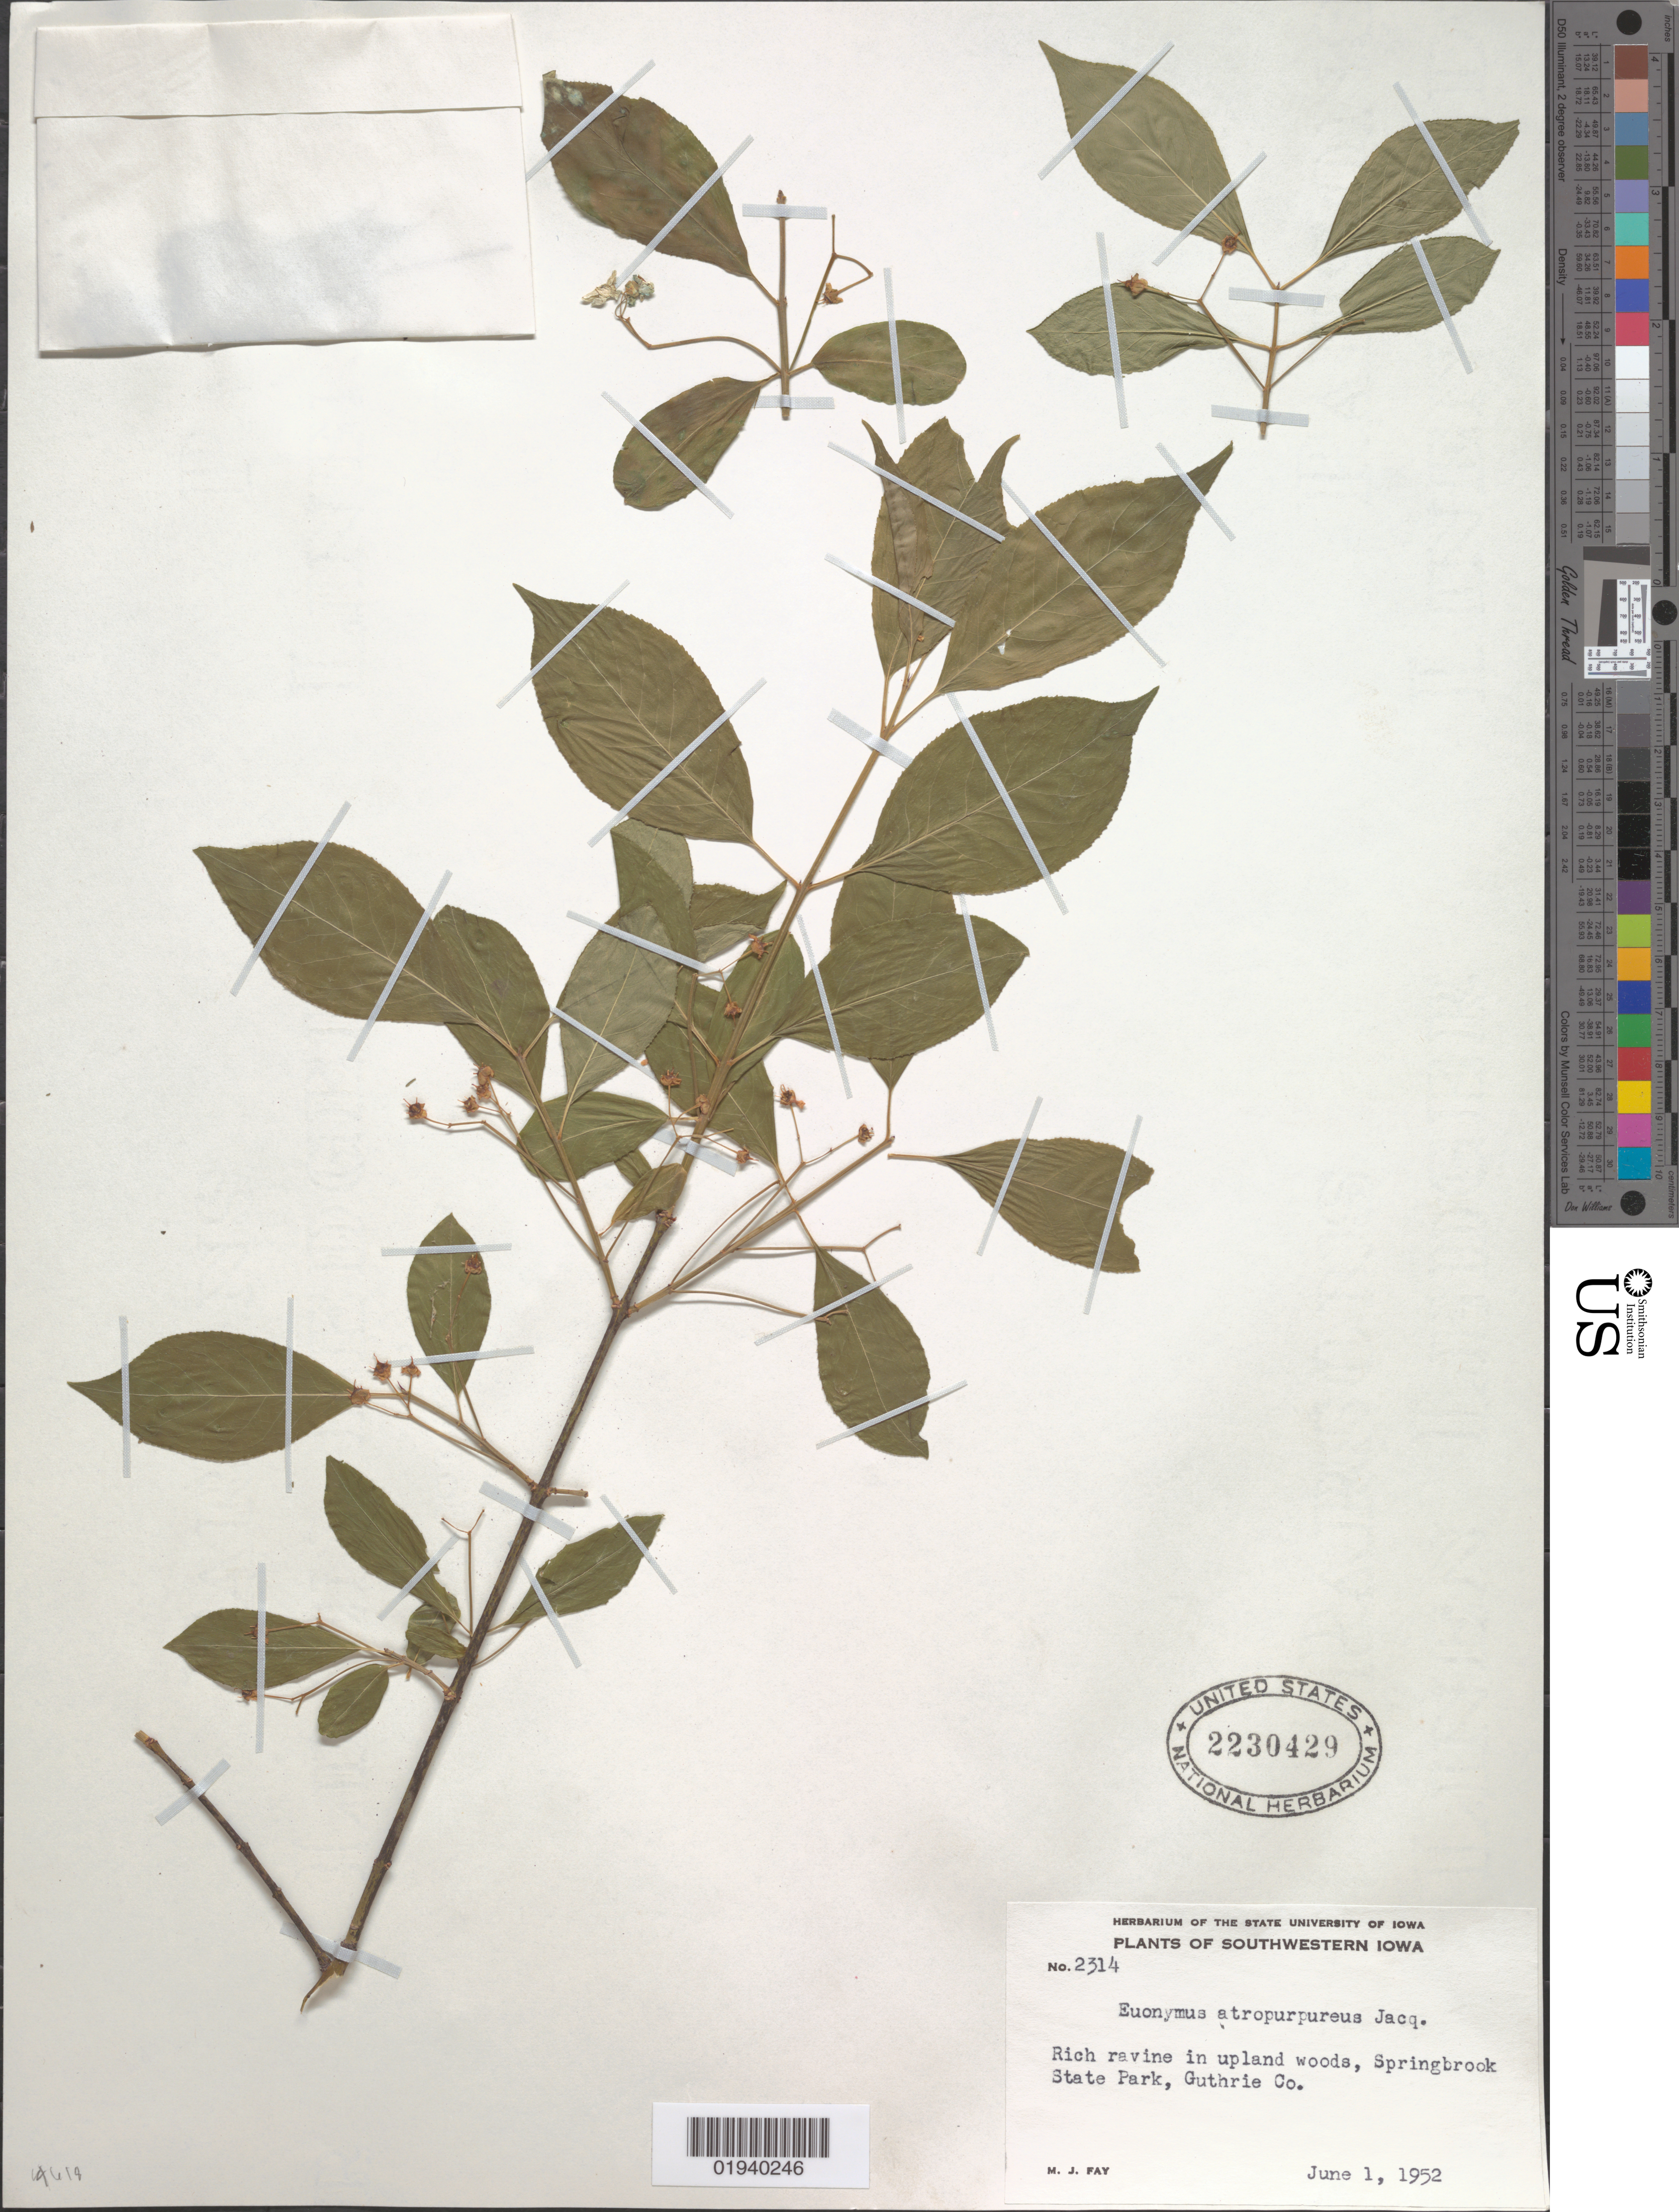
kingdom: Plantae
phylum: Tracheophyta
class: Magnoliopsida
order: Celastrales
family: Celastraceae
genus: Euonymus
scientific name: Euonymus atropurpureus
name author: Jacq.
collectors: M. Fay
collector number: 2314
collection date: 1952-06-01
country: United States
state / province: Iowa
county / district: Guthrie County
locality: Springbrock State Park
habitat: Rich ravine in upland woods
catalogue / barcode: US 2230429